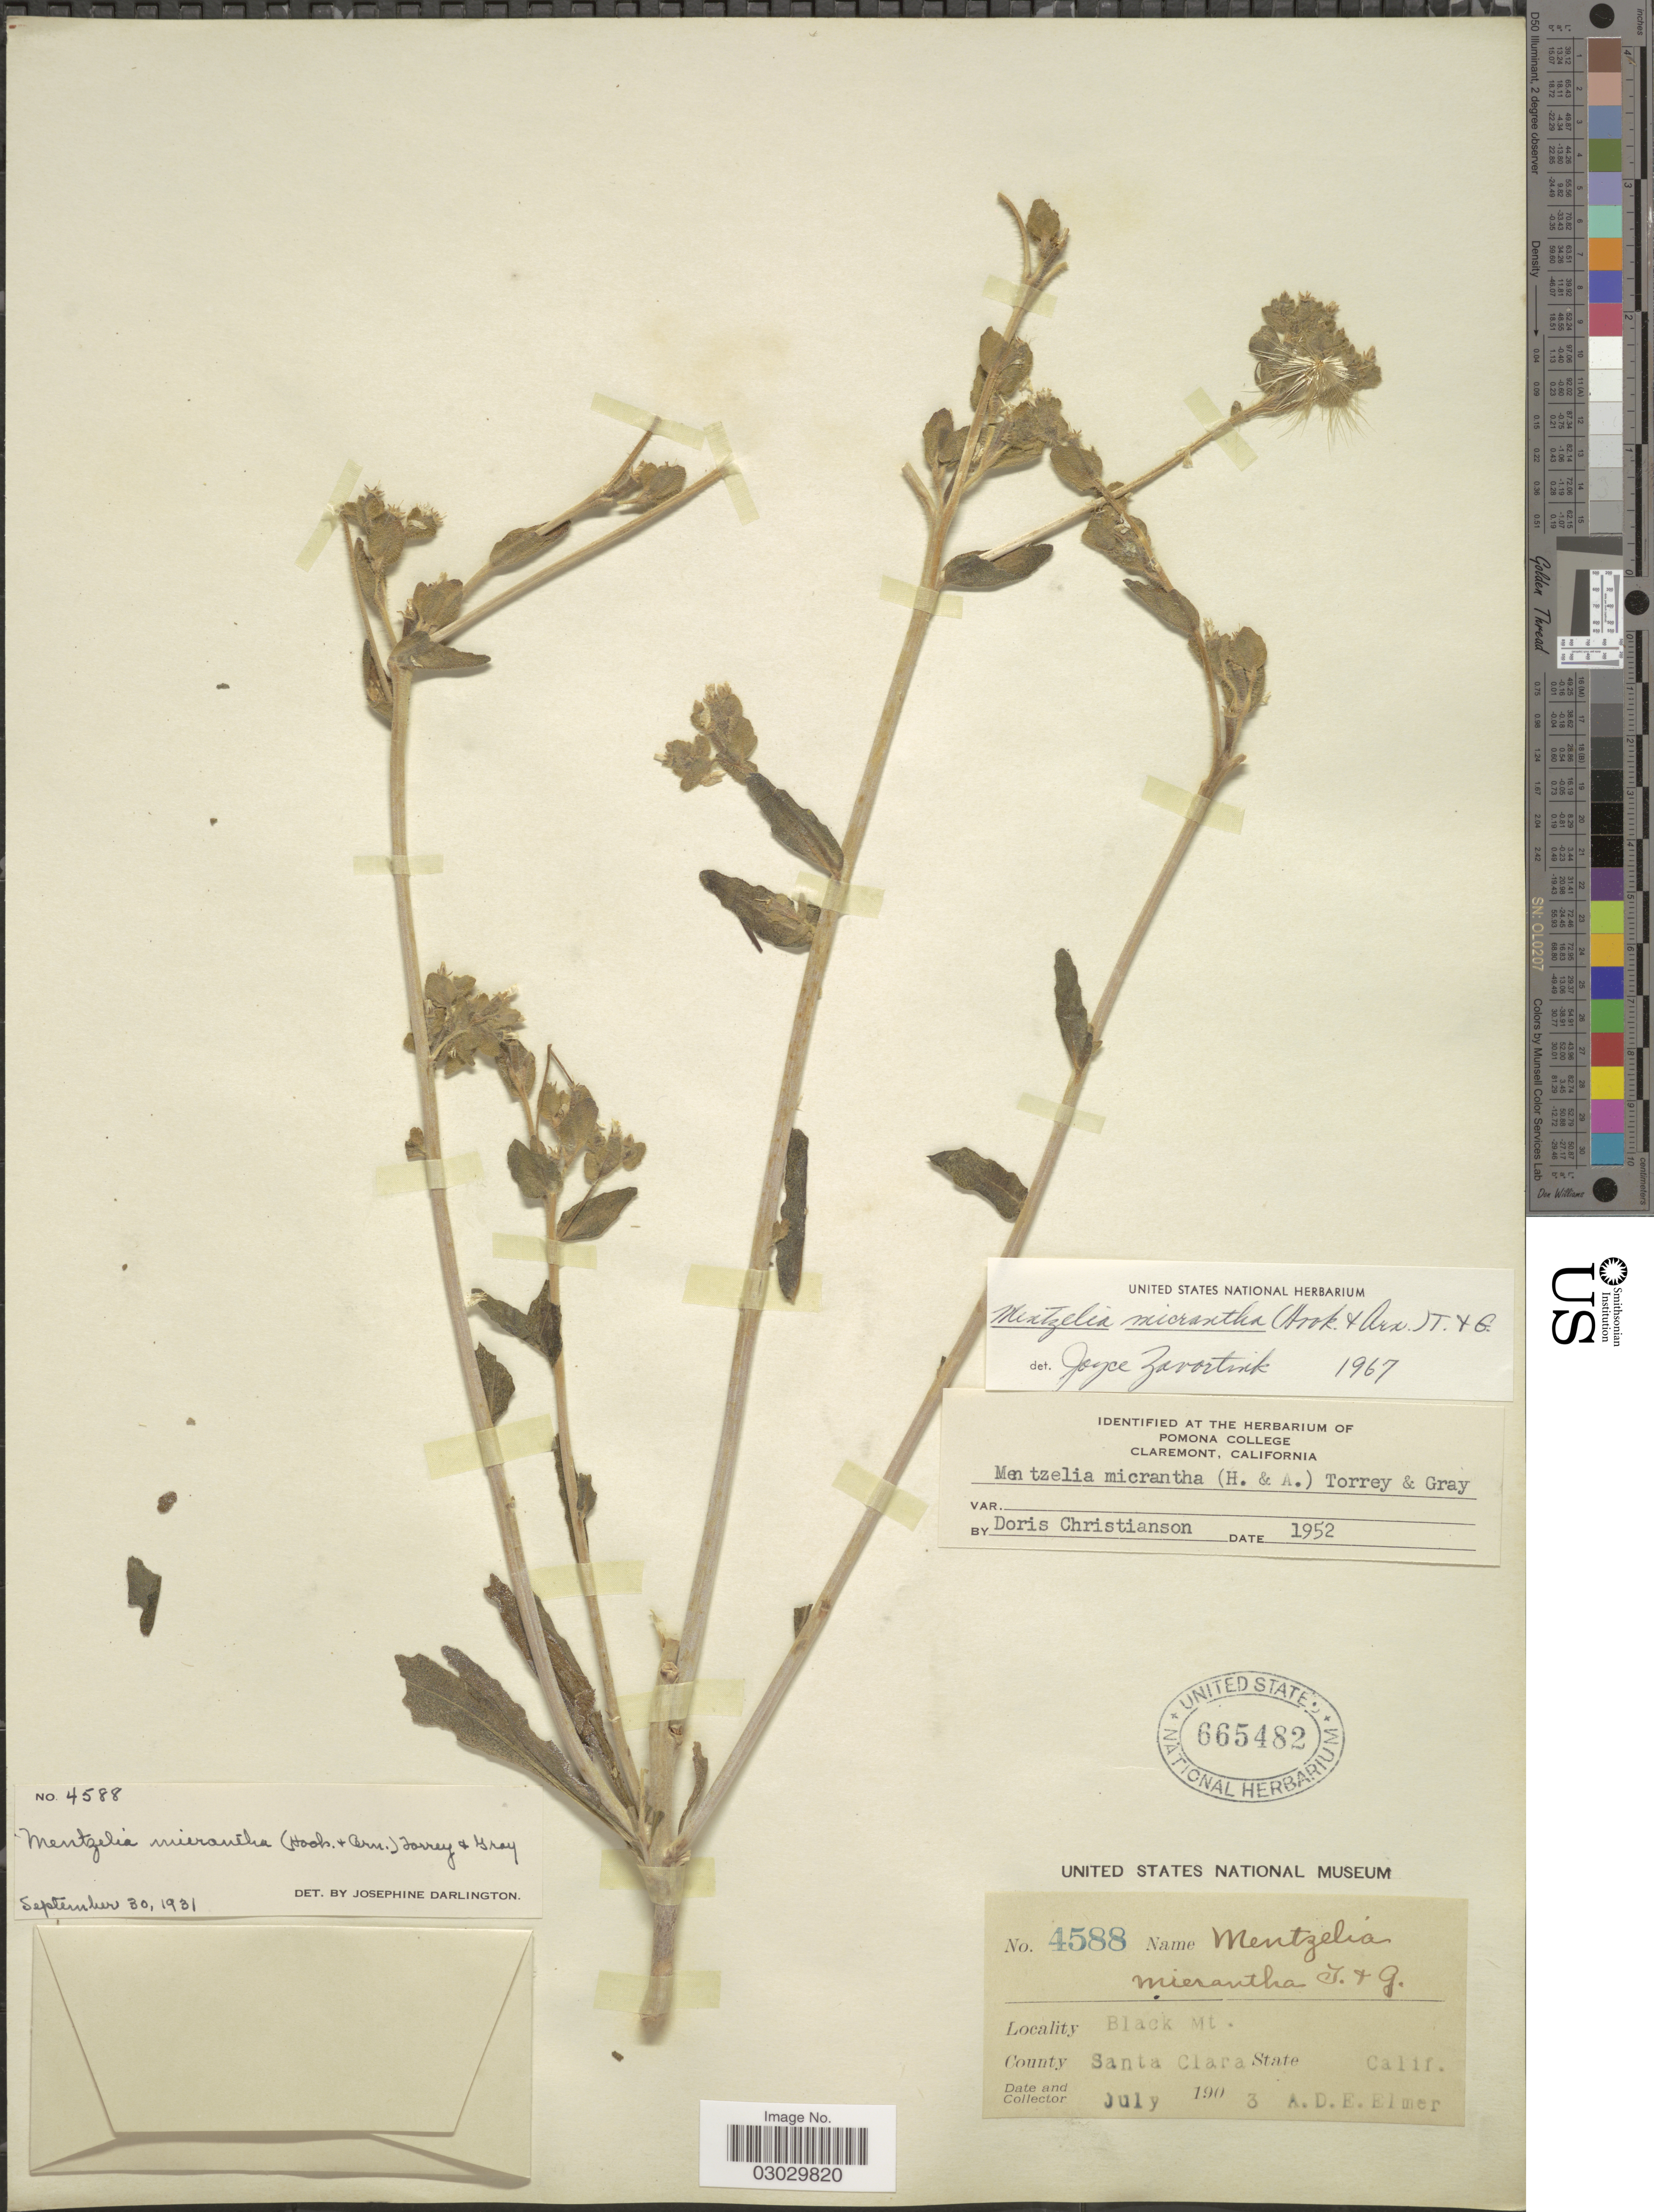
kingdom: Plantae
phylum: Tracheophyta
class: Magnoliopsida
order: Cornales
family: Loasaceae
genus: Mentzelia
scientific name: Mentzelia micrantha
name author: (Hook.) Torr. & A. Gray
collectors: A. D. E. Elmer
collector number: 4588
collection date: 1903-07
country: United States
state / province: California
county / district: Santa Clara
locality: Black Mt., County Santa Clara.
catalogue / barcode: US 665482